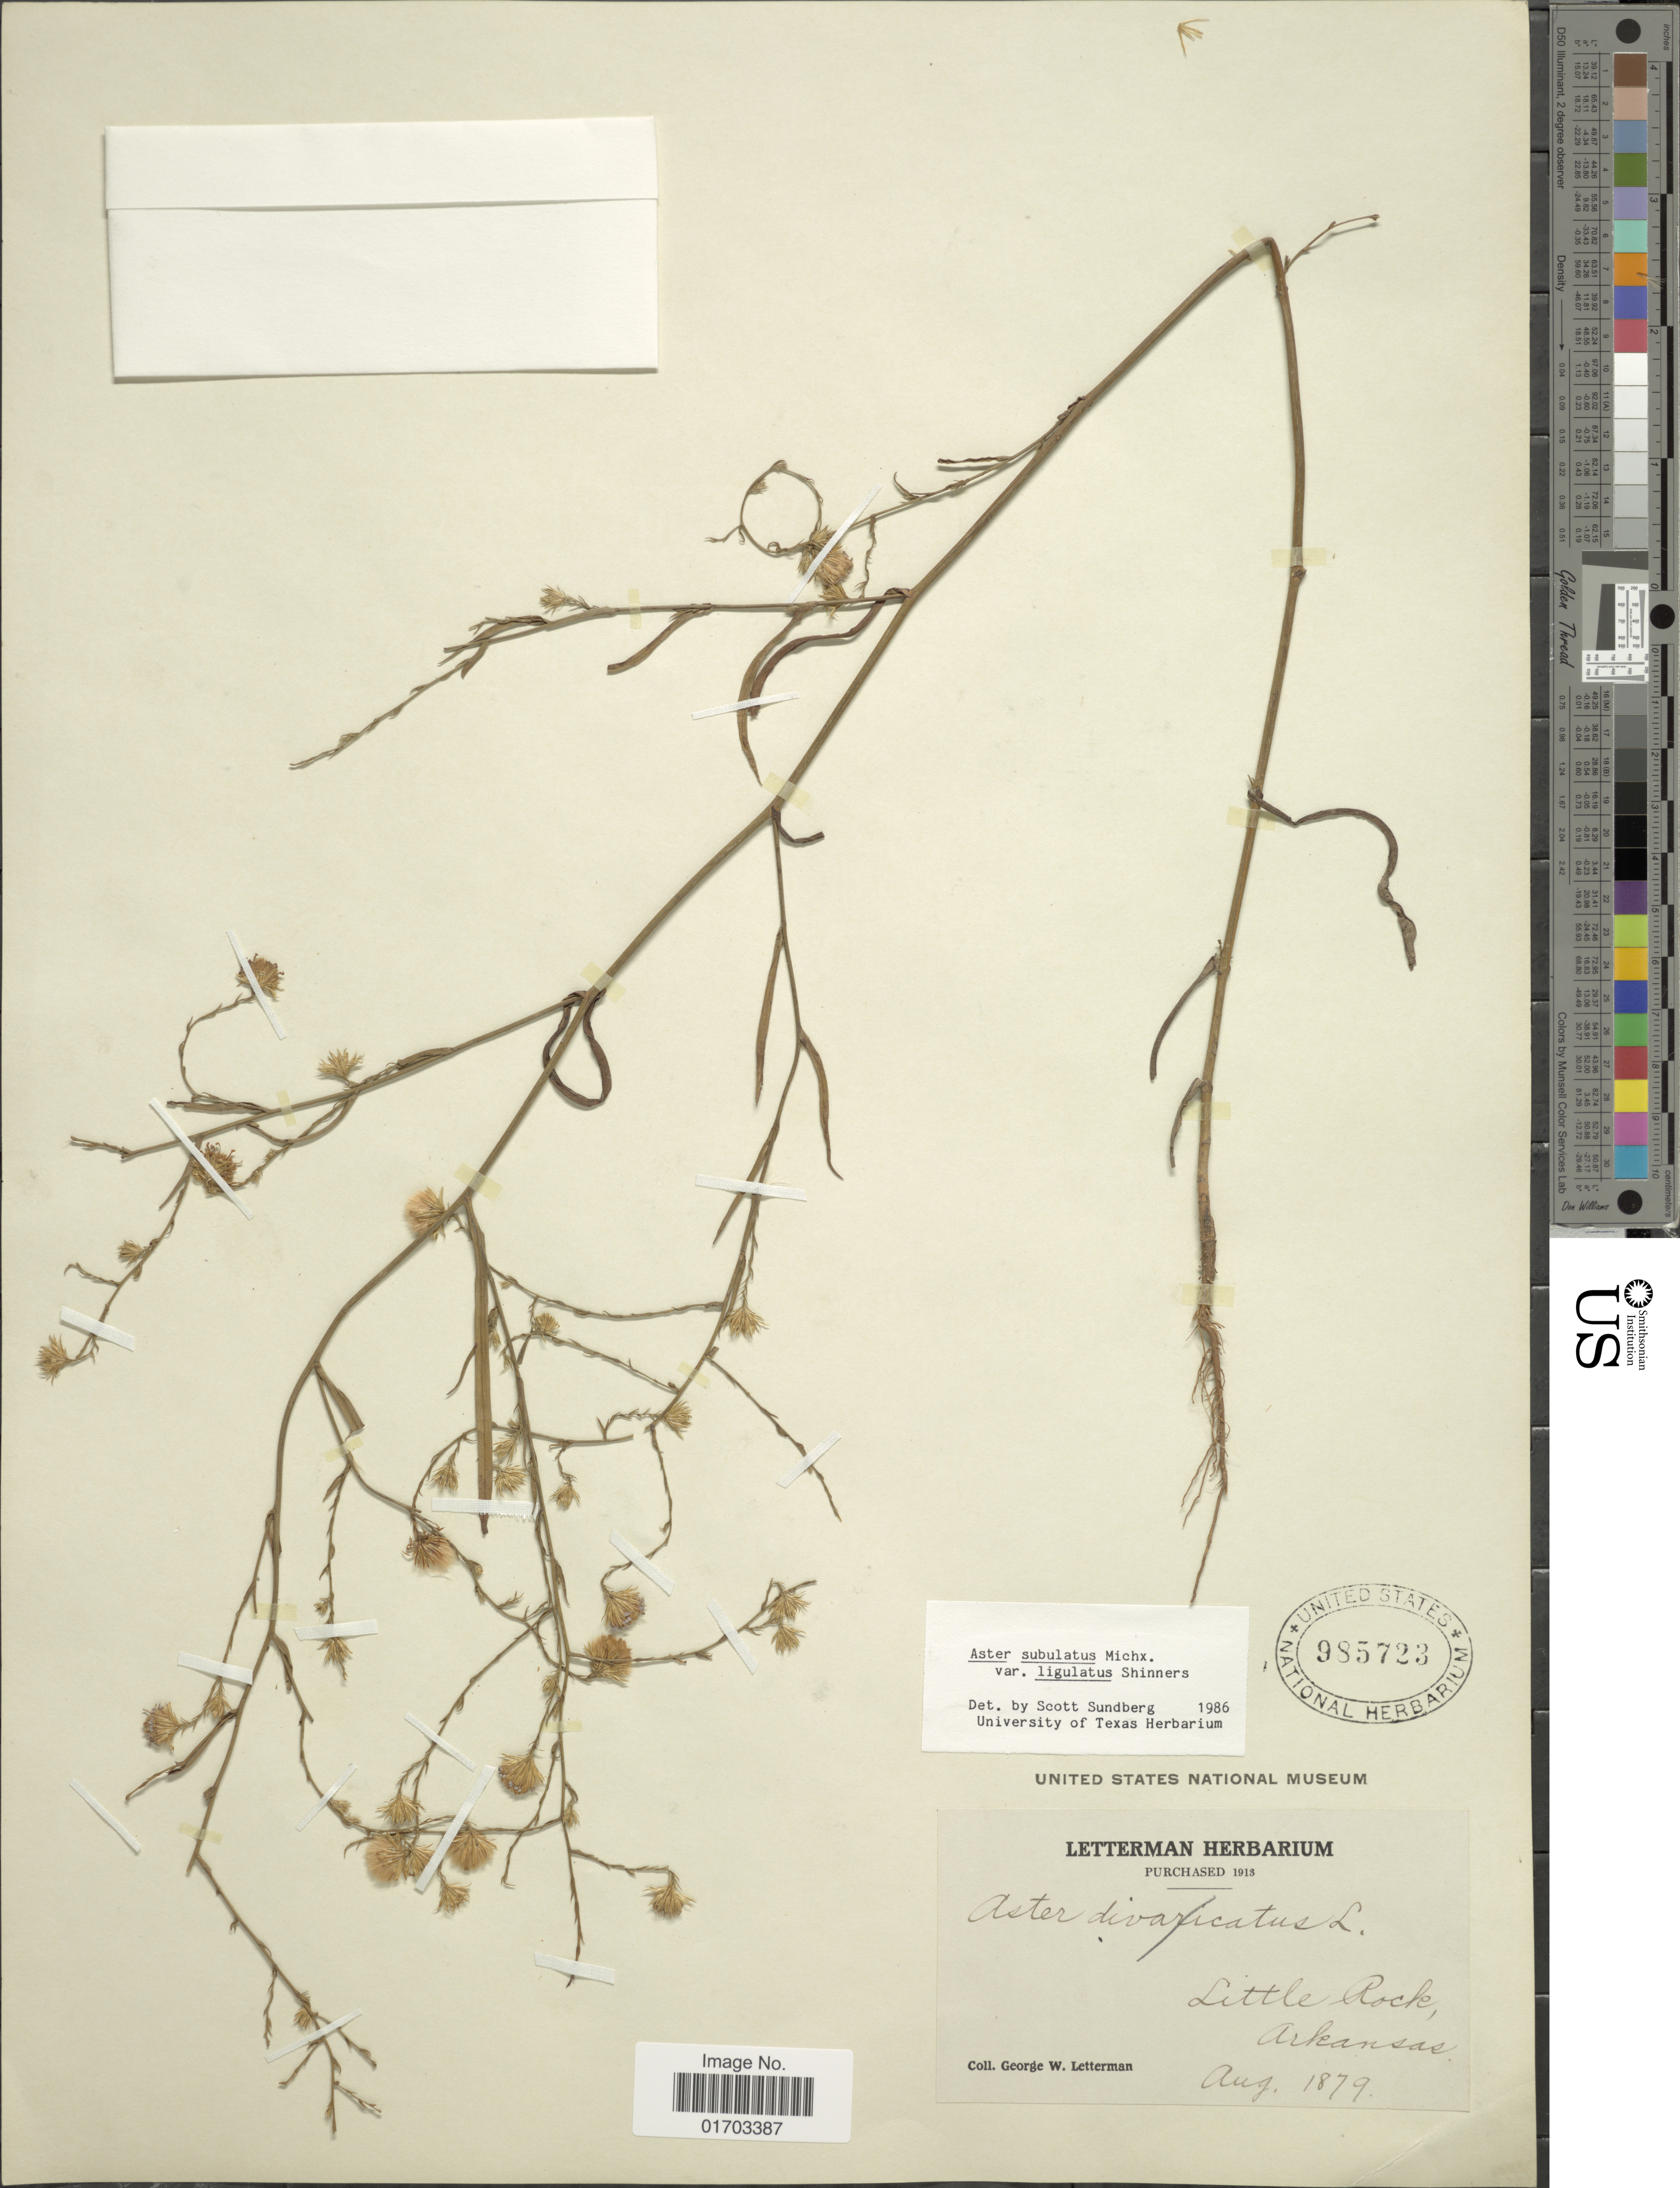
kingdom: Plantae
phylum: Tracheophyta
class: Magnoliopsida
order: Asterales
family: Asteraceae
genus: Symphyotrichum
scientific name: Symphyotrichum subulatum var. ligulatum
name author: (Shinners) S.D. Sundb.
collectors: G. W. Letterman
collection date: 1879-08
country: United States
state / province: Arkansas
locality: Little Rock.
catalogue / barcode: US 985723